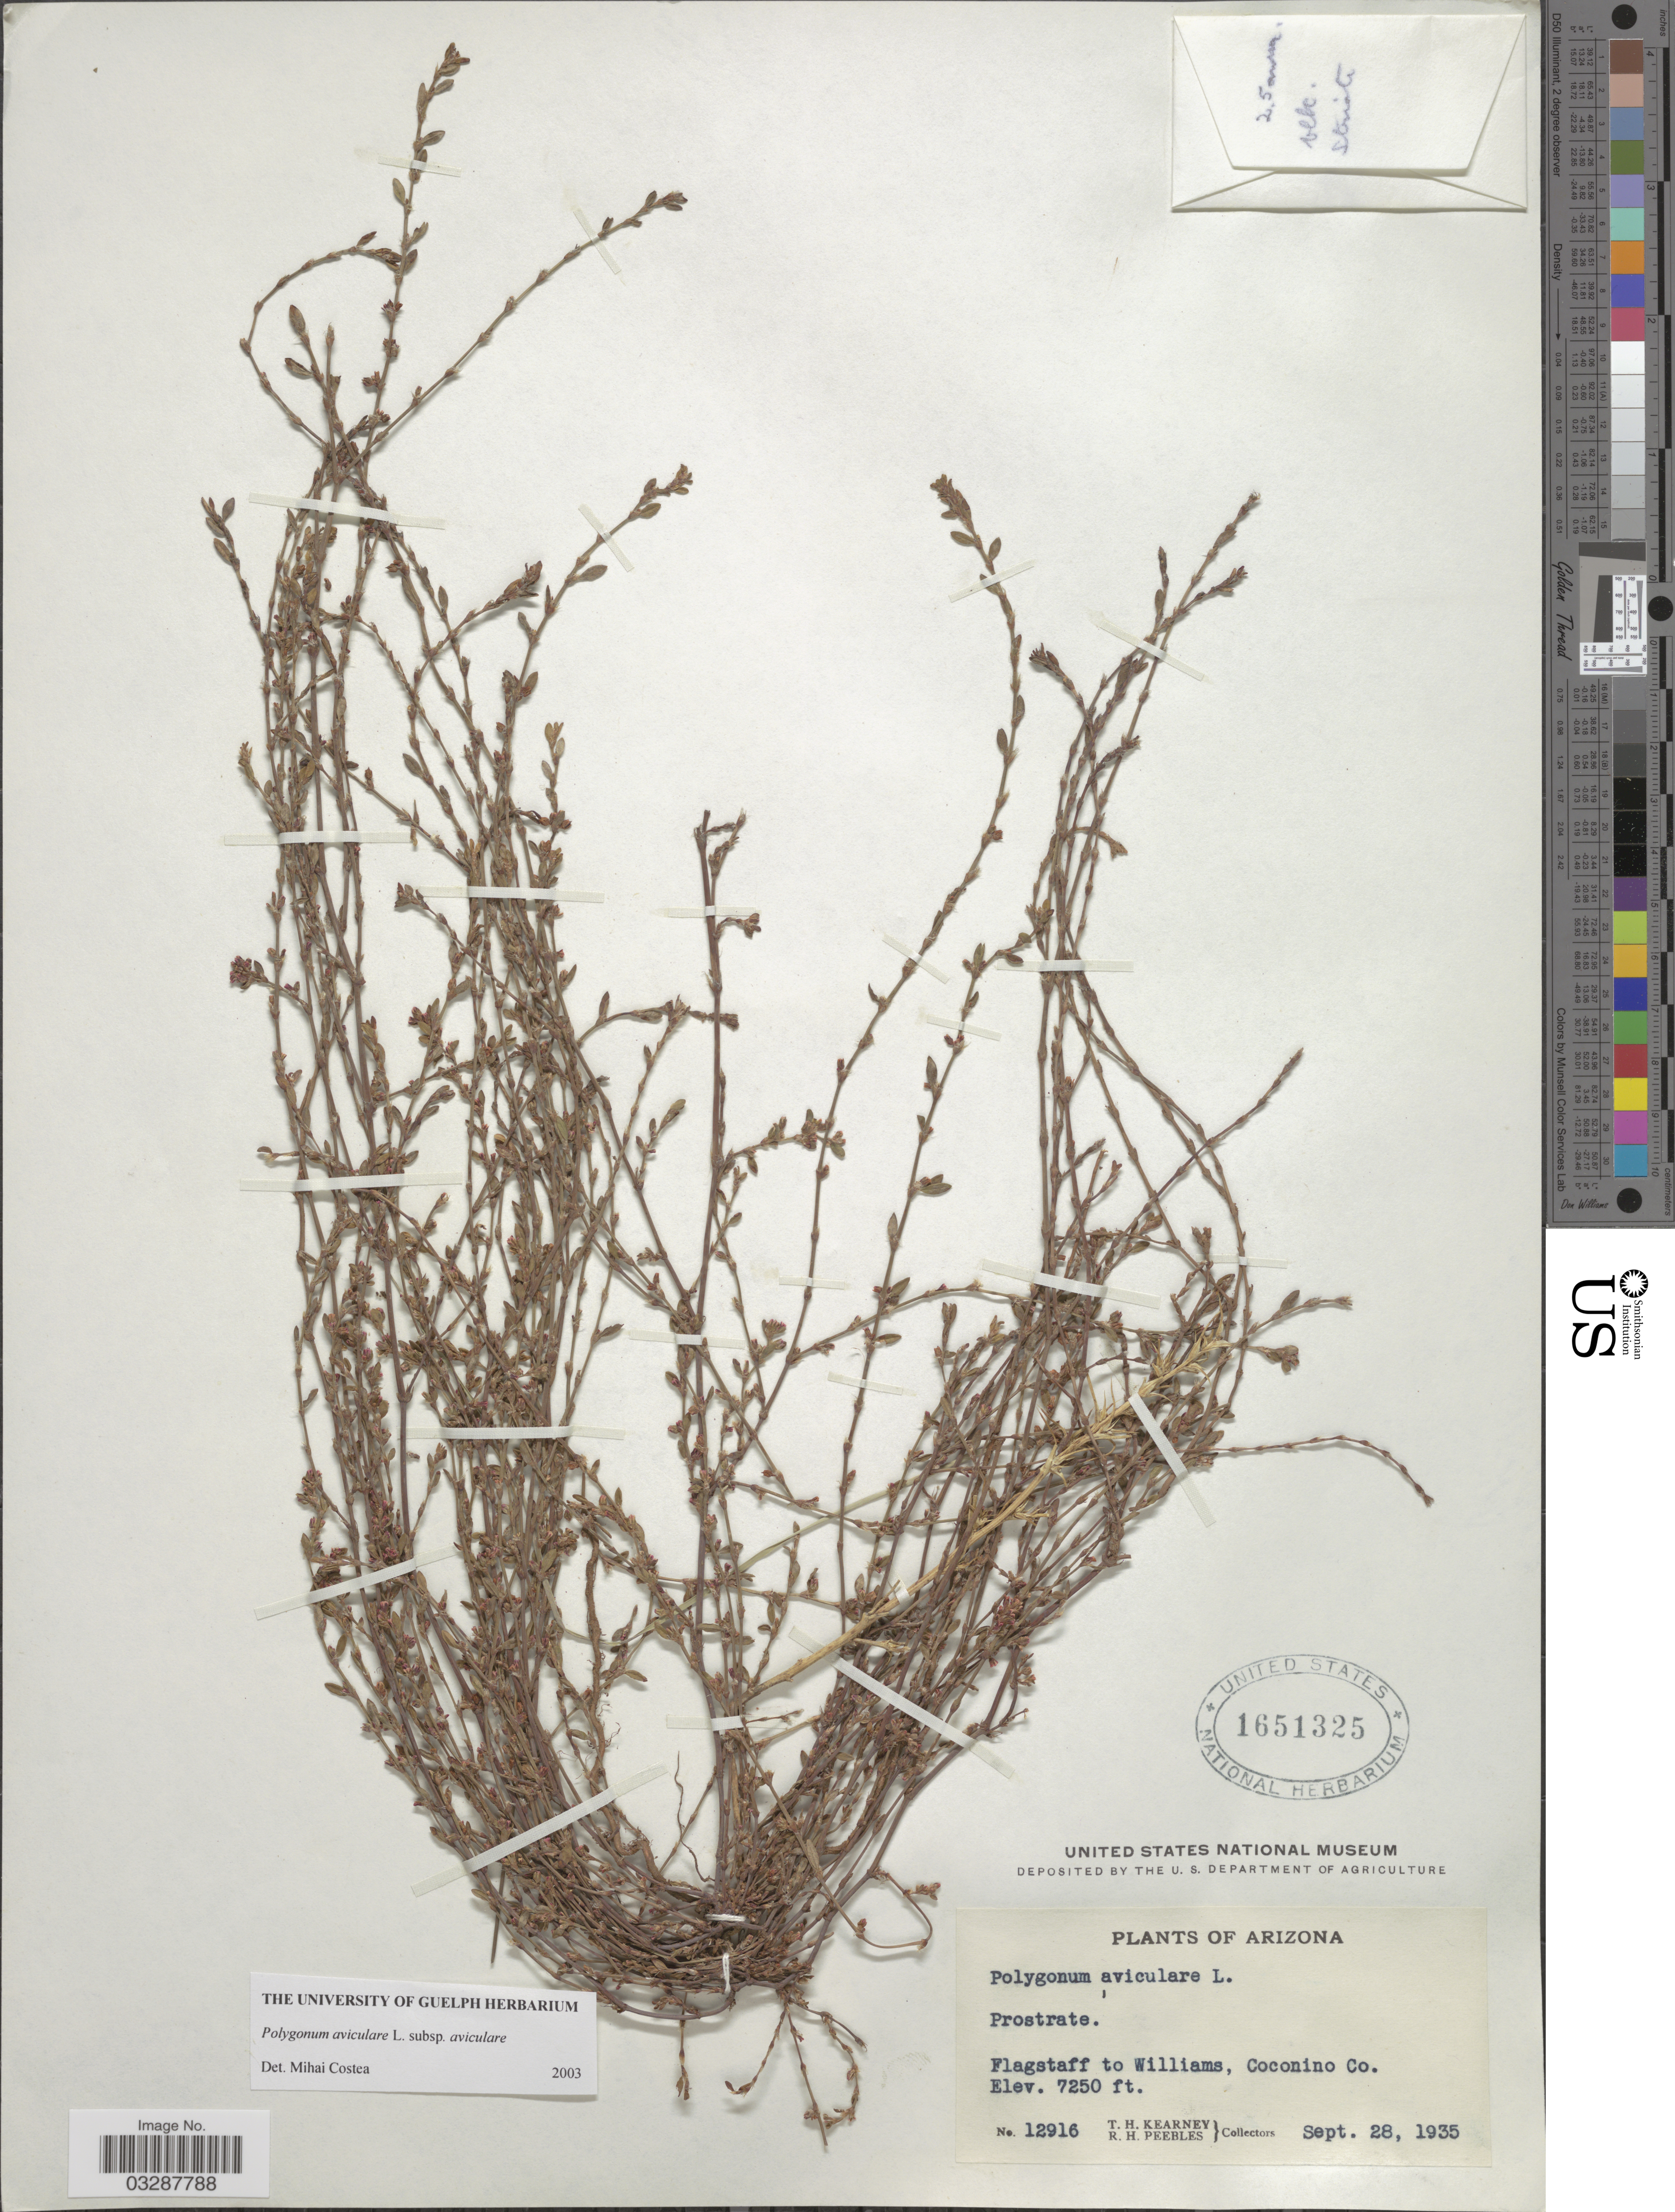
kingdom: Plantae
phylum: Tracheophyta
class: Magnoliopsida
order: Caryophyllales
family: Polygonaceae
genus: Polygonum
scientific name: Polygonum aviculare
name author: L.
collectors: T. H. Kearney & R. H. Peebles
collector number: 12916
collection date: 1935-09-28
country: United States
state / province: Arizona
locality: Flagstaff to Williams, Coconino Co.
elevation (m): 2210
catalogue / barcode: US 1651325